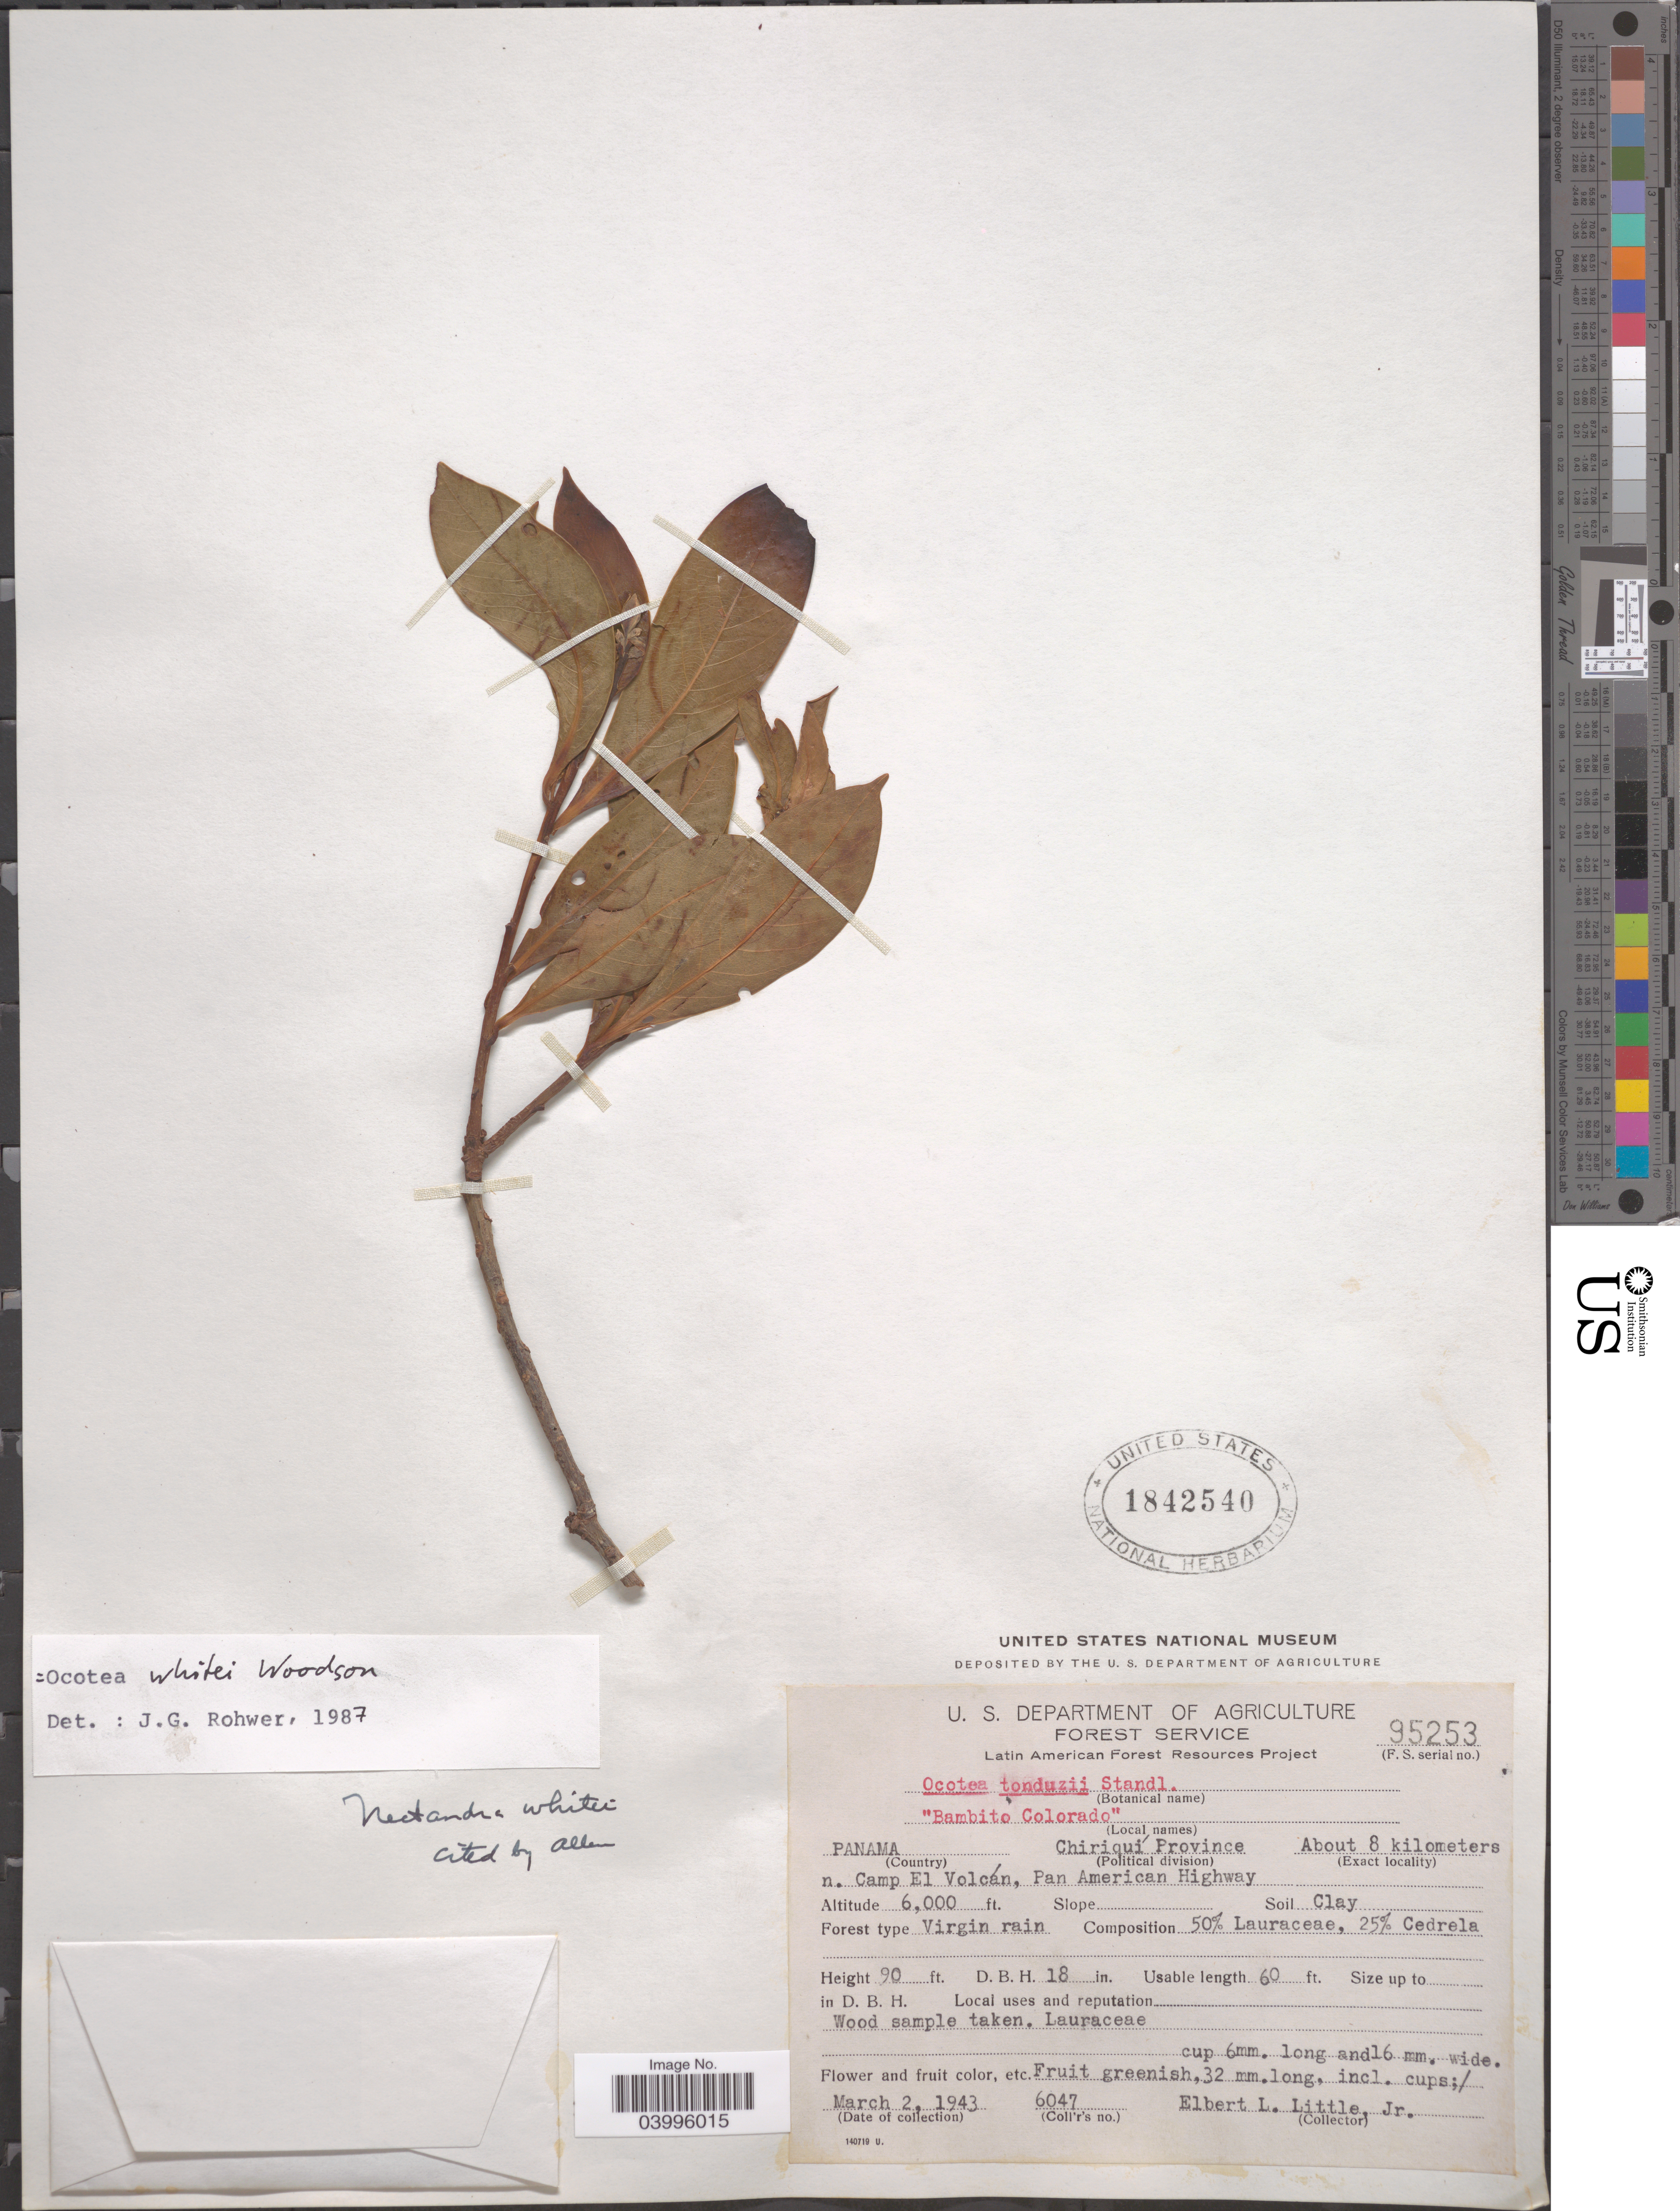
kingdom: Plantae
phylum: Tracheophyta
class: Magnoliopsida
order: Laurales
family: Lauraceae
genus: Ocotea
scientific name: Ocotea whitei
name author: Woodson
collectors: E. L. Little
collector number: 6047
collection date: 1943-03-02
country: Panama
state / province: Chiriqui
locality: About 8 kilometers n. Camp El Volcán, Pan American Highway.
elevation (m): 1829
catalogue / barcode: US 1842540